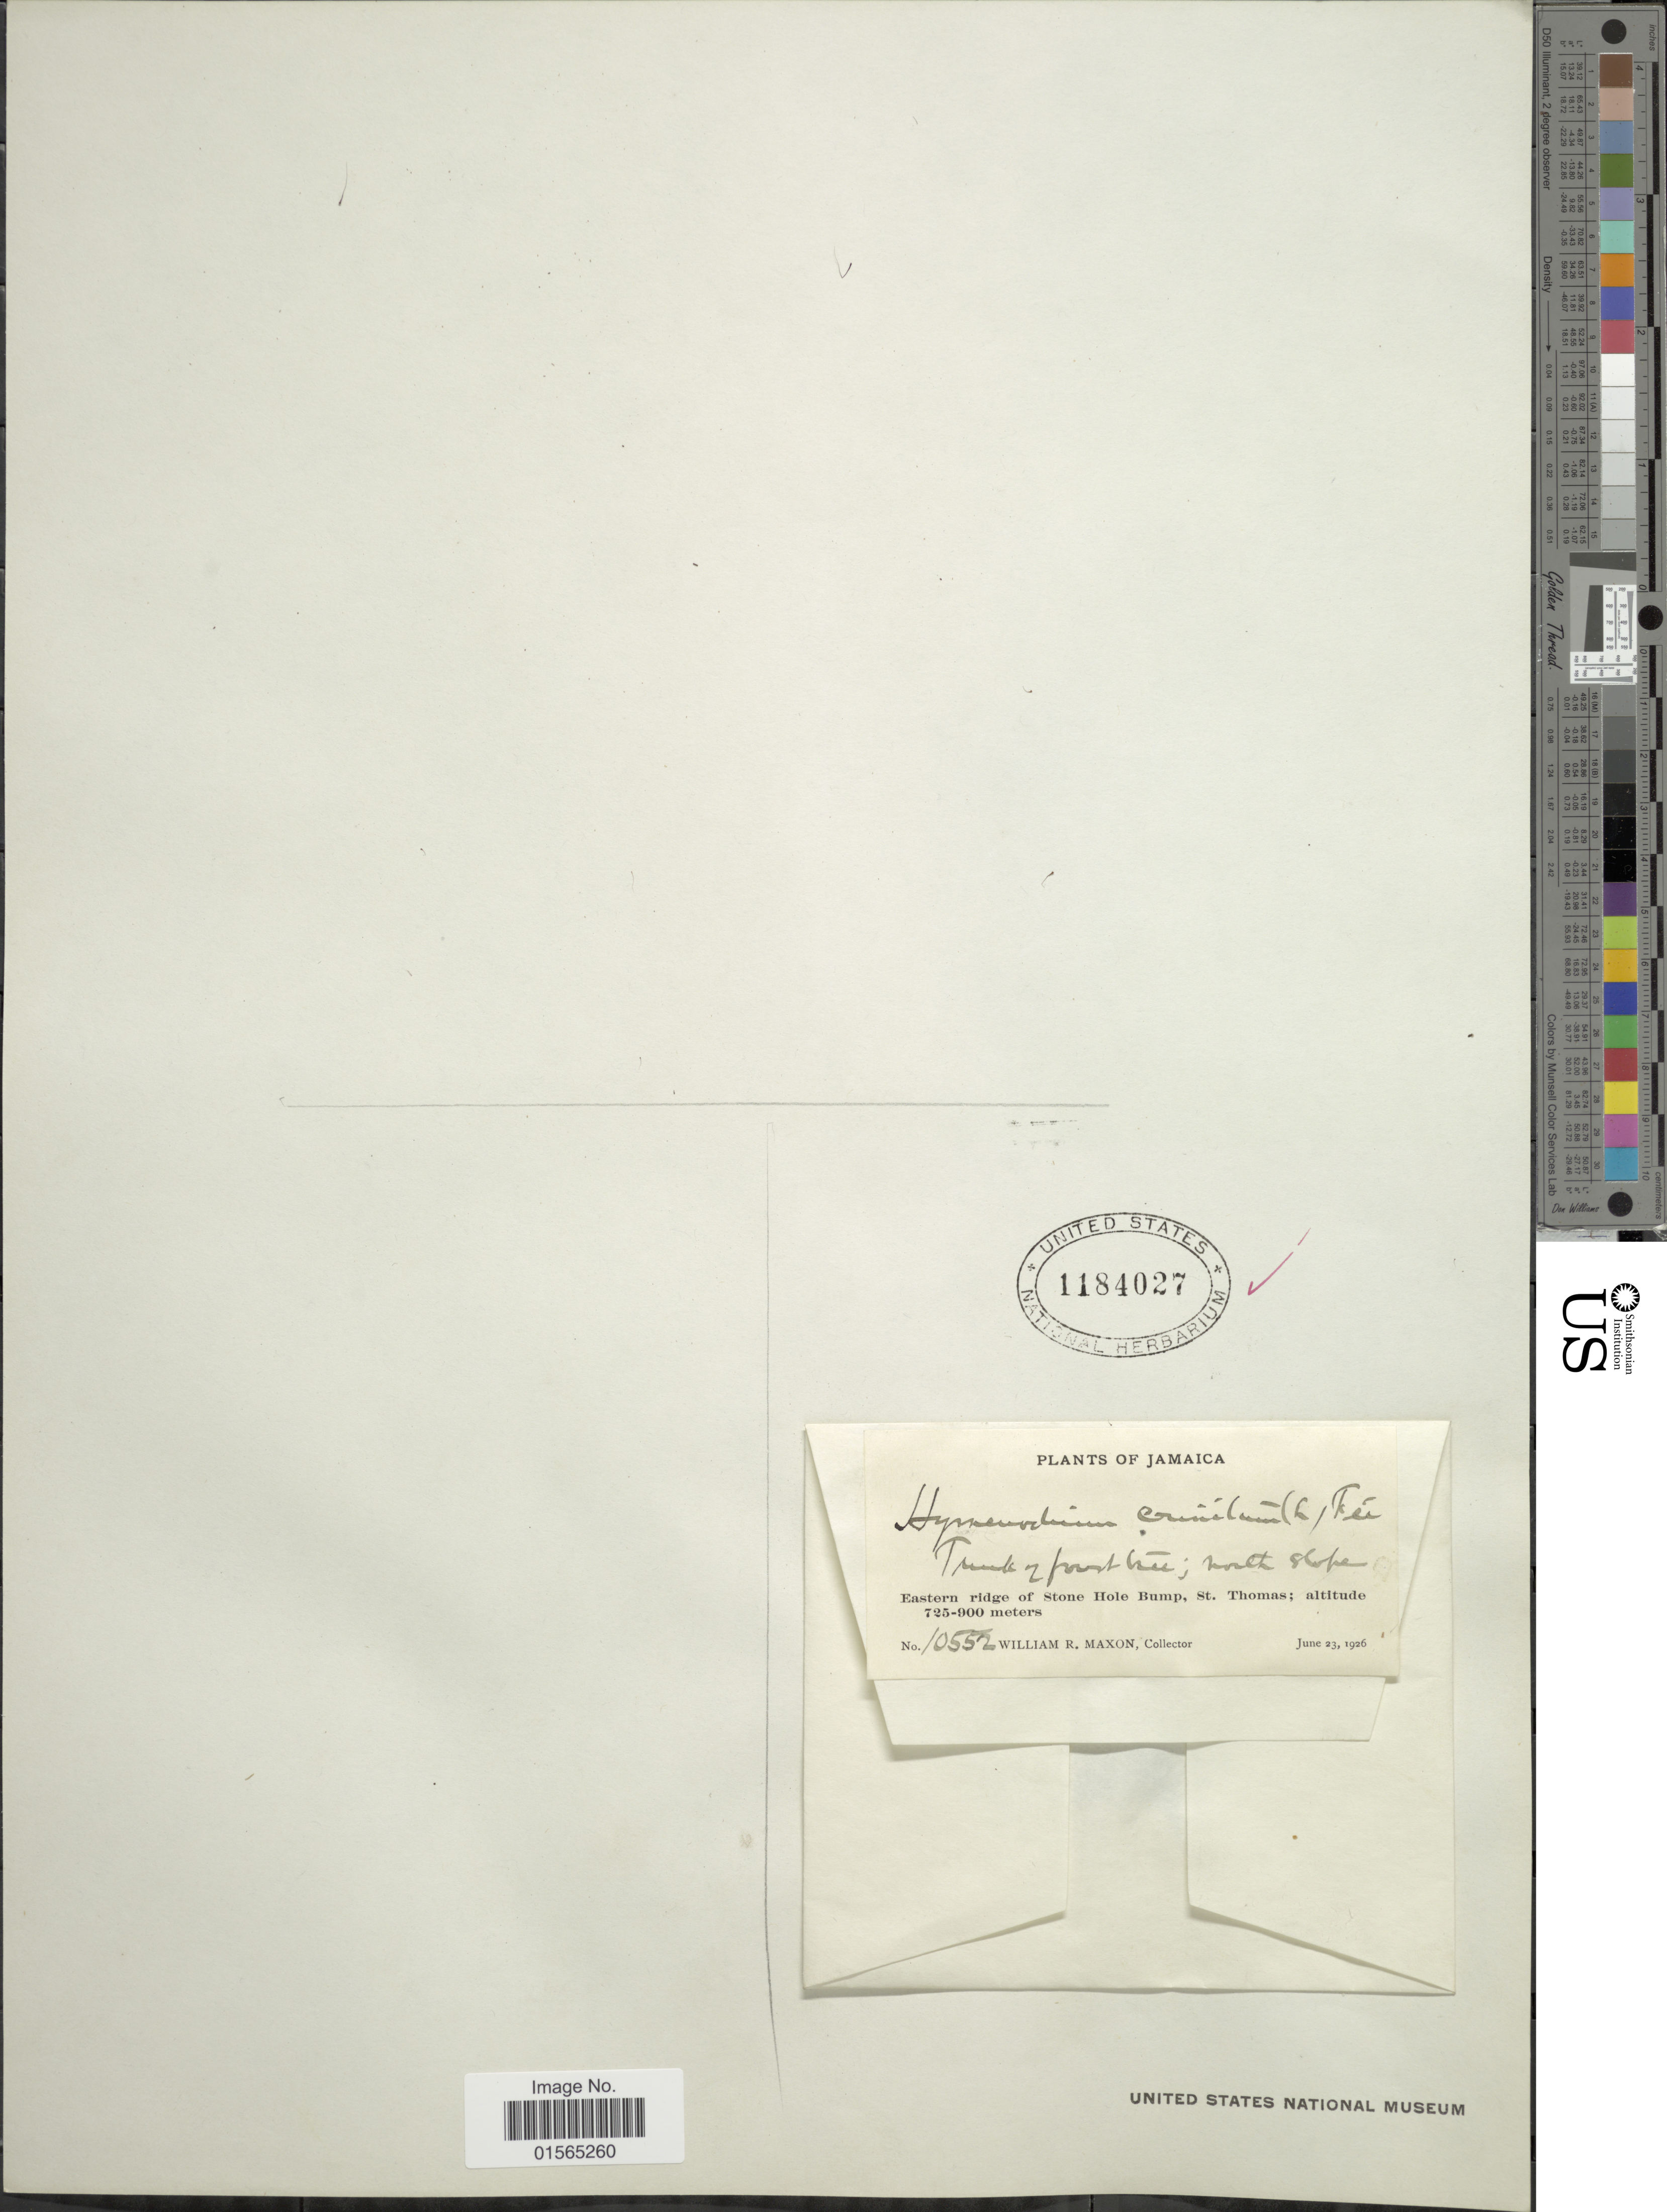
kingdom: Plantae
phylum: Tracheophyta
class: Polypodiopsida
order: Polypodiales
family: Dryopteridaceae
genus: Elaphoglossum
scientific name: Elaphoglossum crinitum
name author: (L.) Christ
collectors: W. R. Maxon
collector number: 10552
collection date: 1926-06-23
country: Jamaica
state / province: Saint Thomas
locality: Eastern ridge of Stone Hole Bump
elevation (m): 725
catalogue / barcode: US 1184027